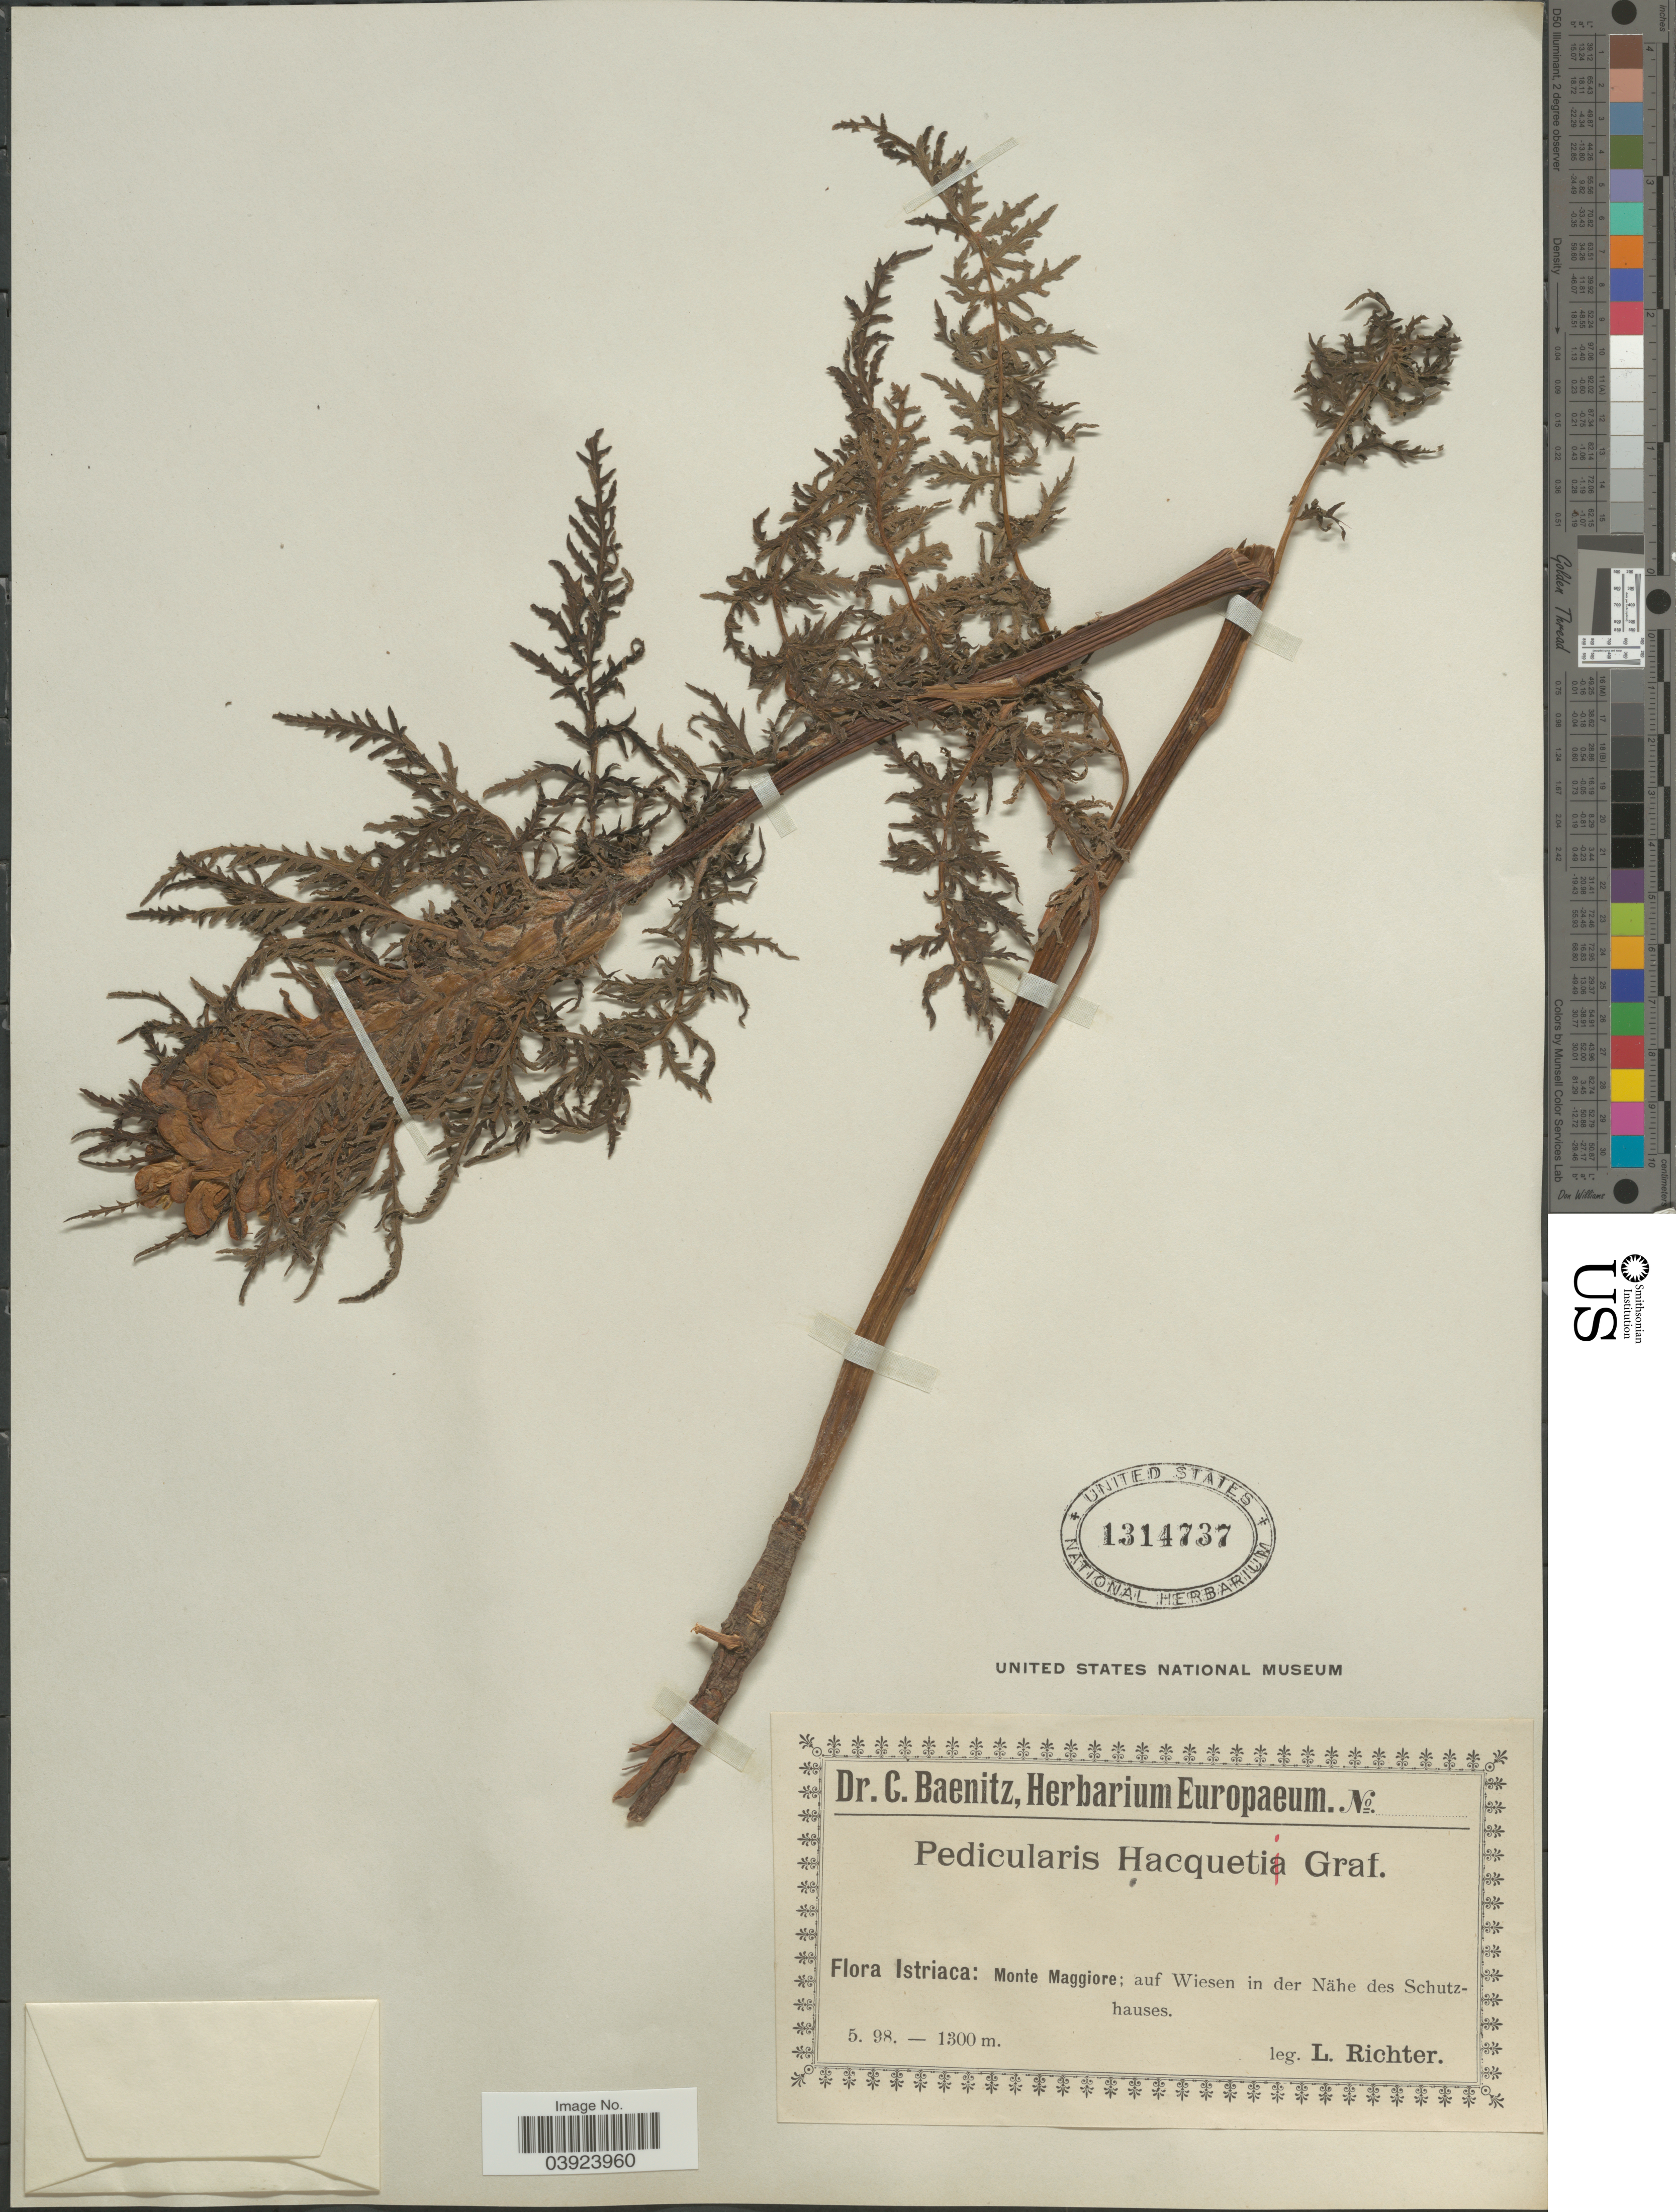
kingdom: Plantae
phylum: Tracheophyta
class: Magnoliopsida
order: Lamiales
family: Orobanchaceae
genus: Pedicularis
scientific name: Pedicularis hacquetii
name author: Graf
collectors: L. Richter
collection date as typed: Transcribed d/m/y: /5/98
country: Croatia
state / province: Istria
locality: Monte Maggiore; auf Wiesen in der Nähe des Schutzhauses.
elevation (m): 1300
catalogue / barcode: US 1314737